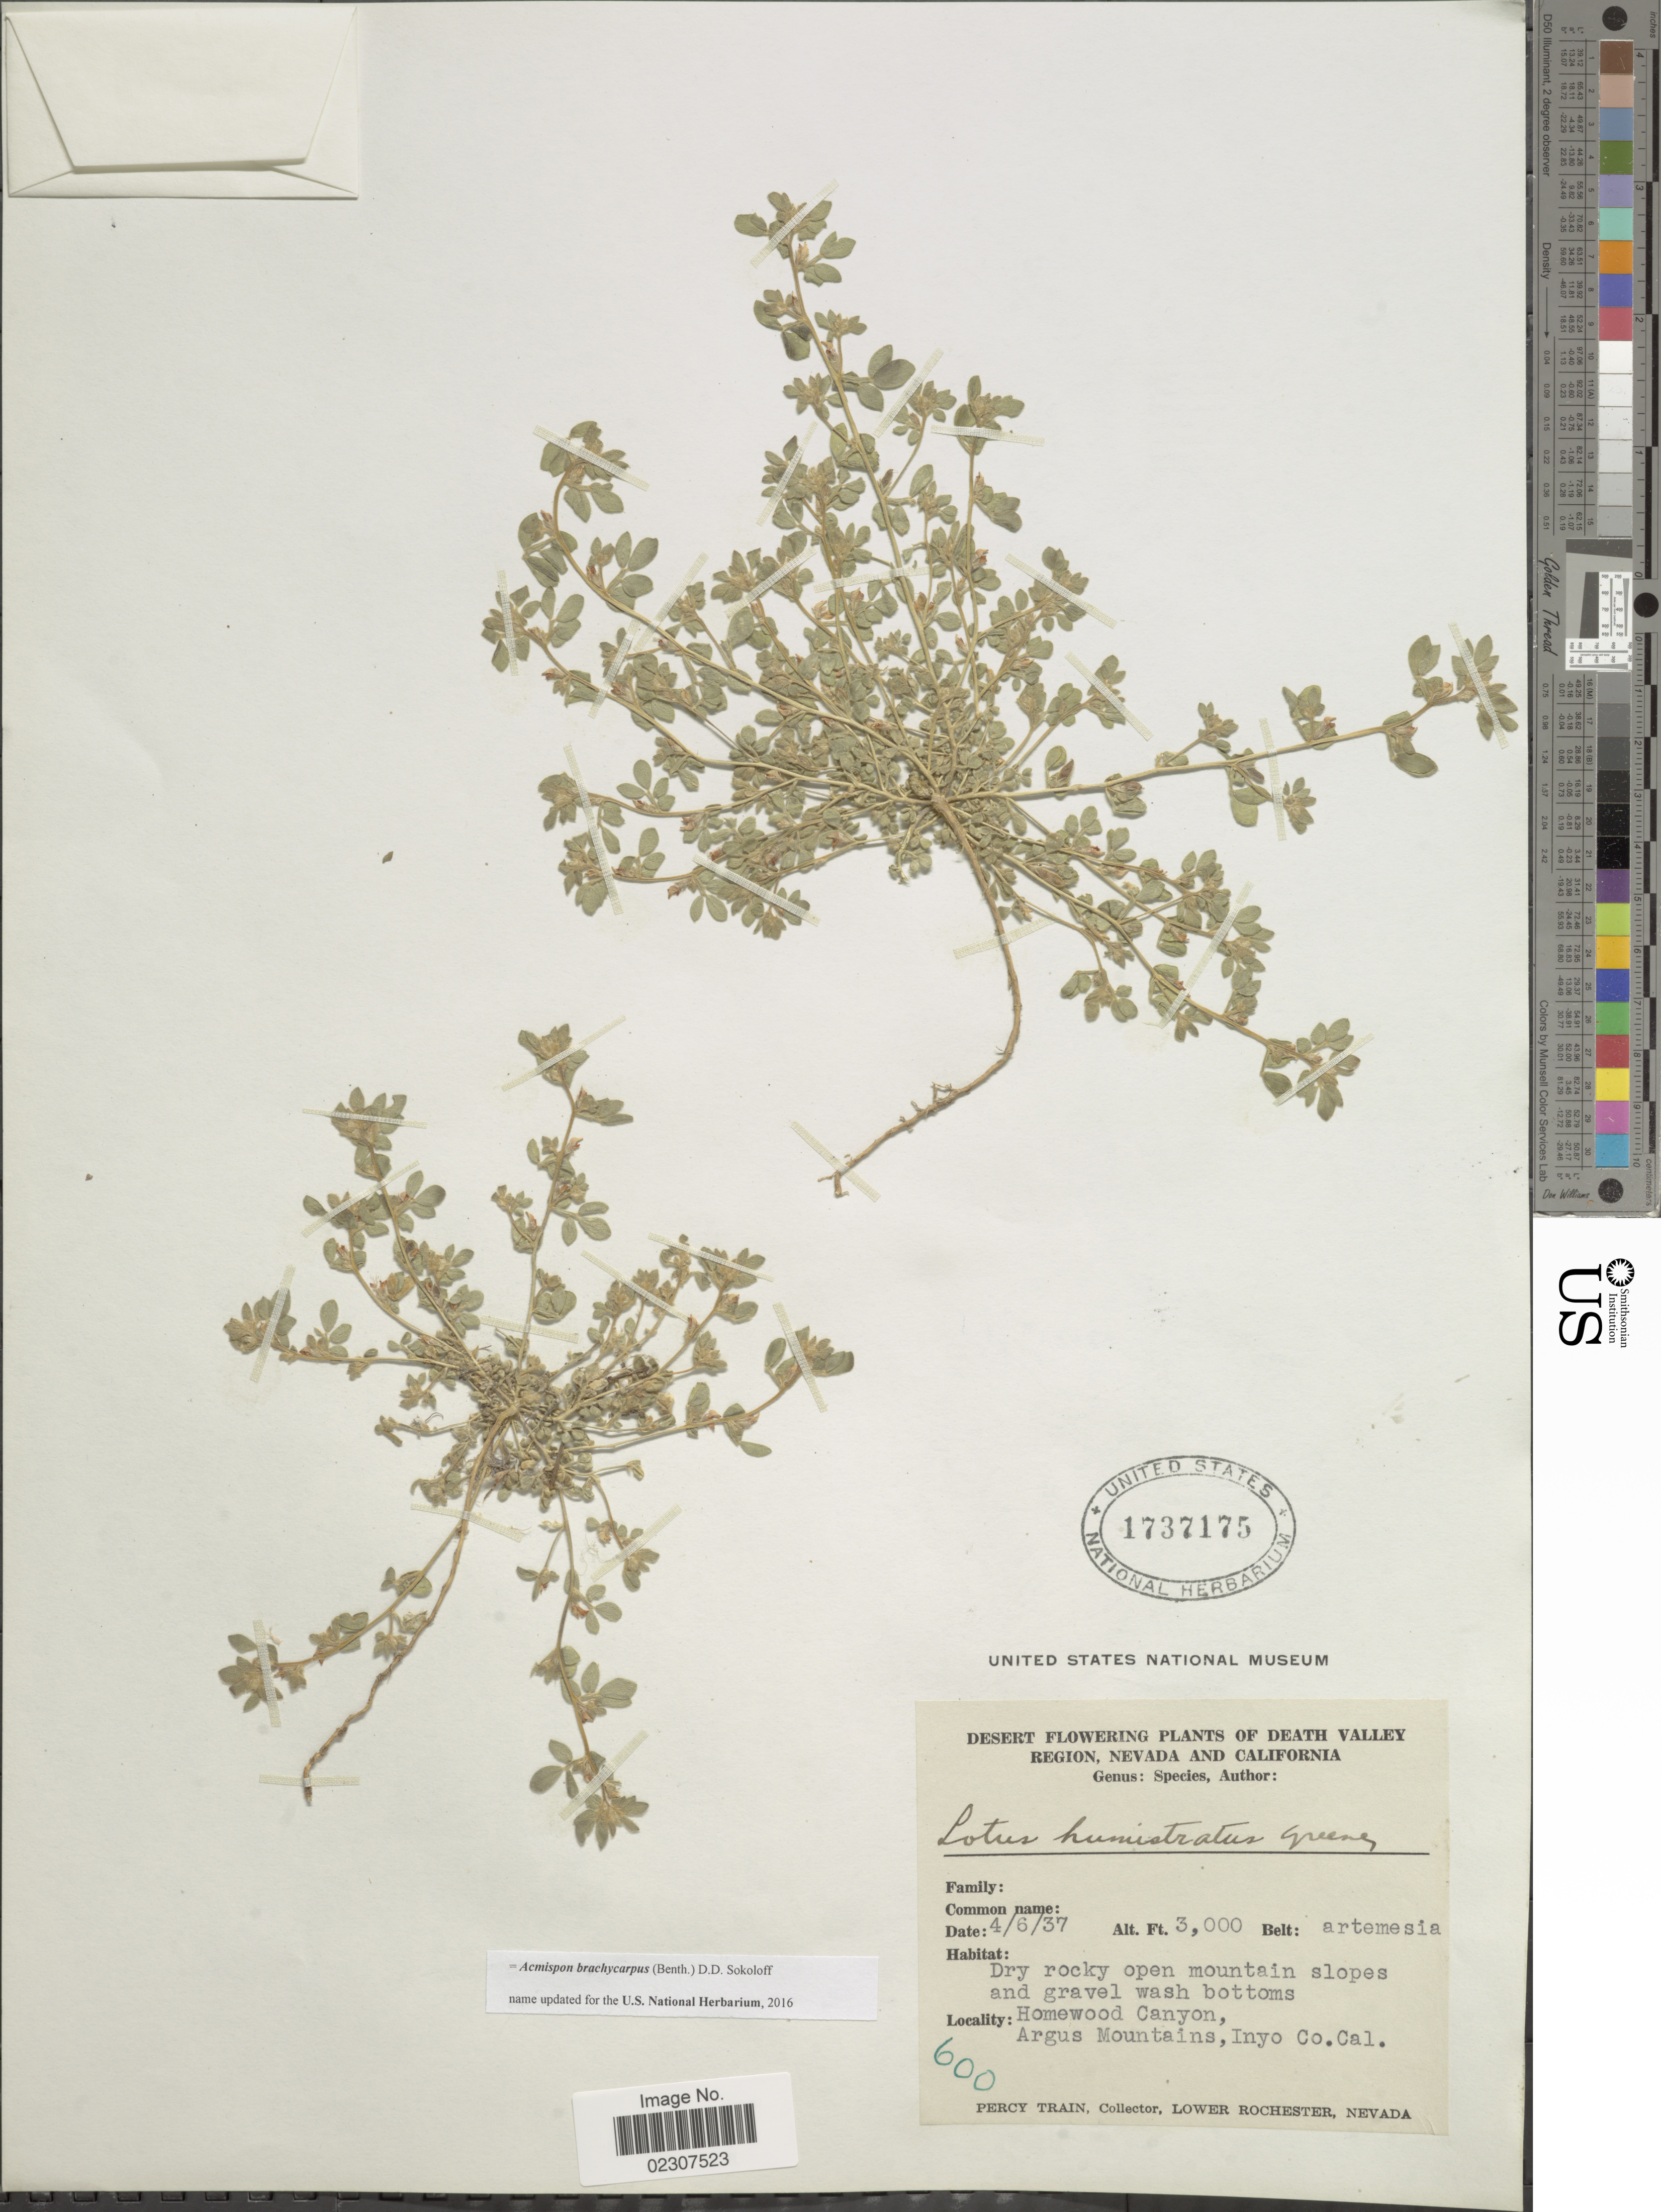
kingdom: Plantae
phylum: Tracheophyta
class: Magnoliopsida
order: Fabales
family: Fabaceae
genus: Acmispon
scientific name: Acmispon brachycarpus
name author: (Benth.) D.D. Sokoloff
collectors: P. Train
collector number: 600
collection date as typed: Transcribed d/m/y: 6/4/37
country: United States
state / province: California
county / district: Inyo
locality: Dry rocky open mountain slopes and dry gravel wash bottoms, Homewood Canyon, Argus Mountains, Inyo Co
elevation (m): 914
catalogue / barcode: US 1737175